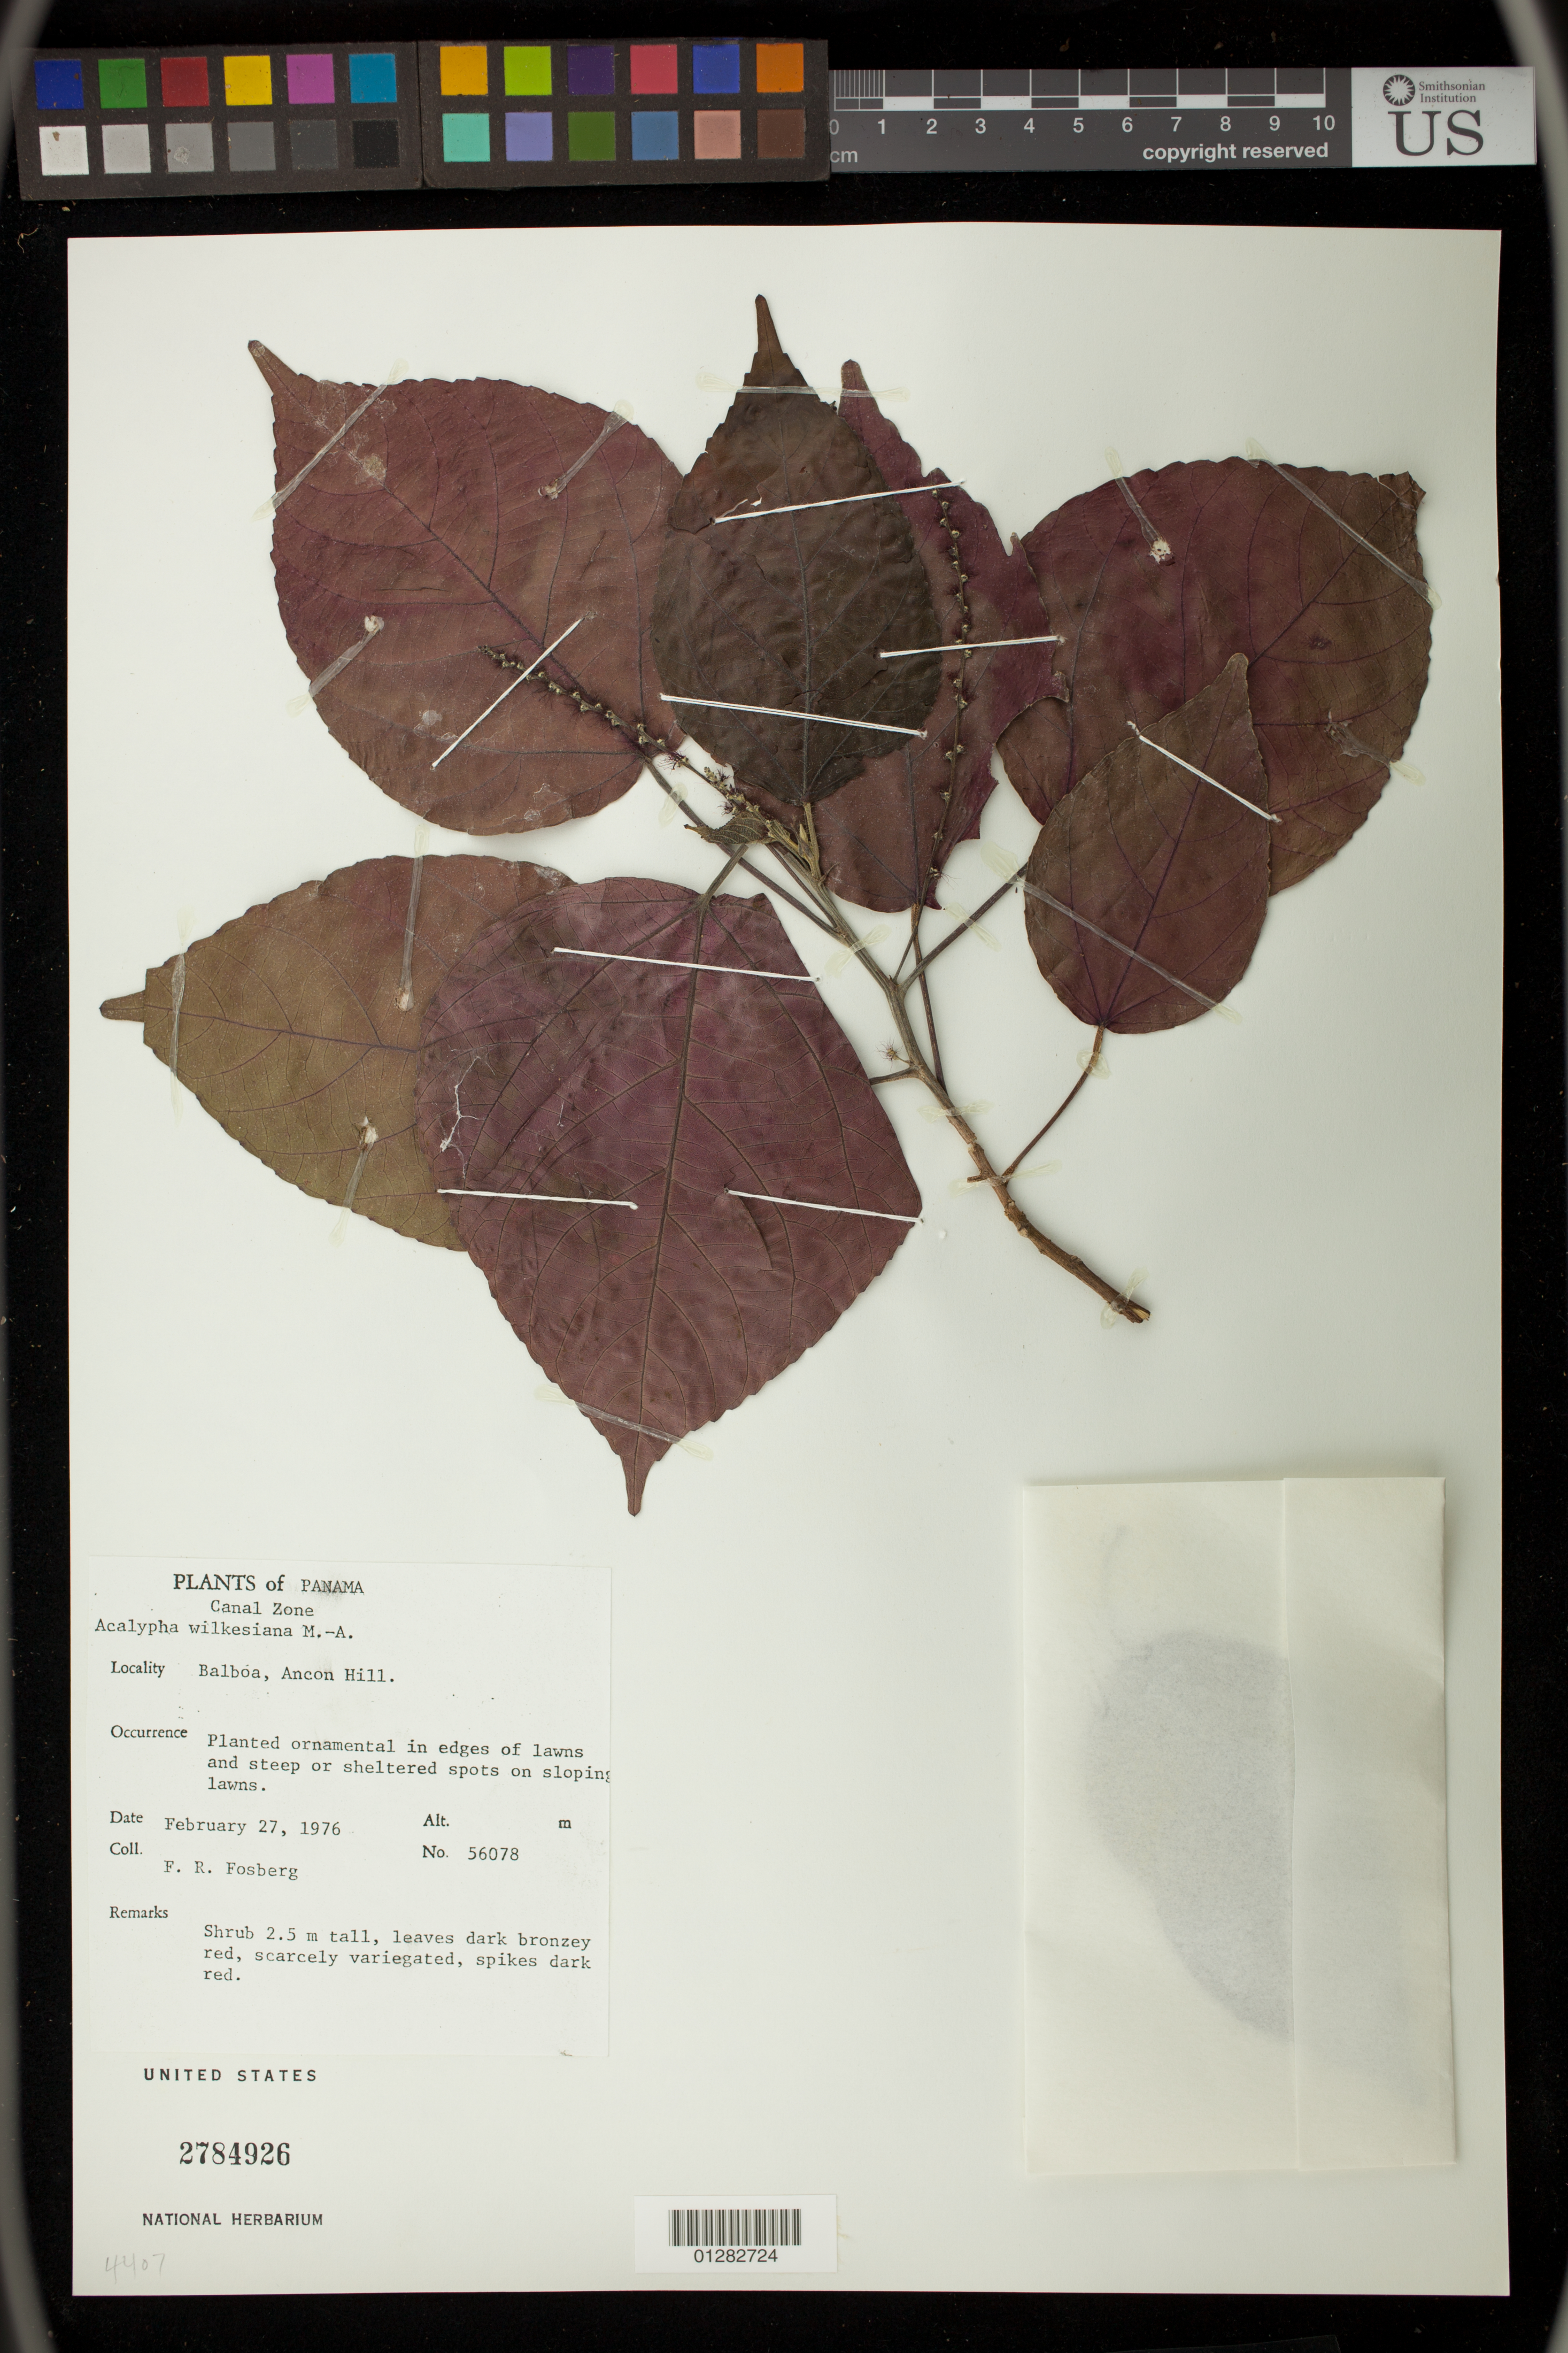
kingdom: Plantae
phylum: Tracheophyta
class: Magnoliopsida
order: Malpighiales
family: Euphorbiaceae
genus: Acalypha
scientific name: Acalypha wilkesiana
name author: Müll. Arg. in DC.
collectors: F. R. Fosberg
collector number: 56708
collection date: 1976-02-27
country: Panama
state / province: Panamá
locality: Balboa, Ancon Hill, Canal Zone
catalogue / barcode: US 2784926